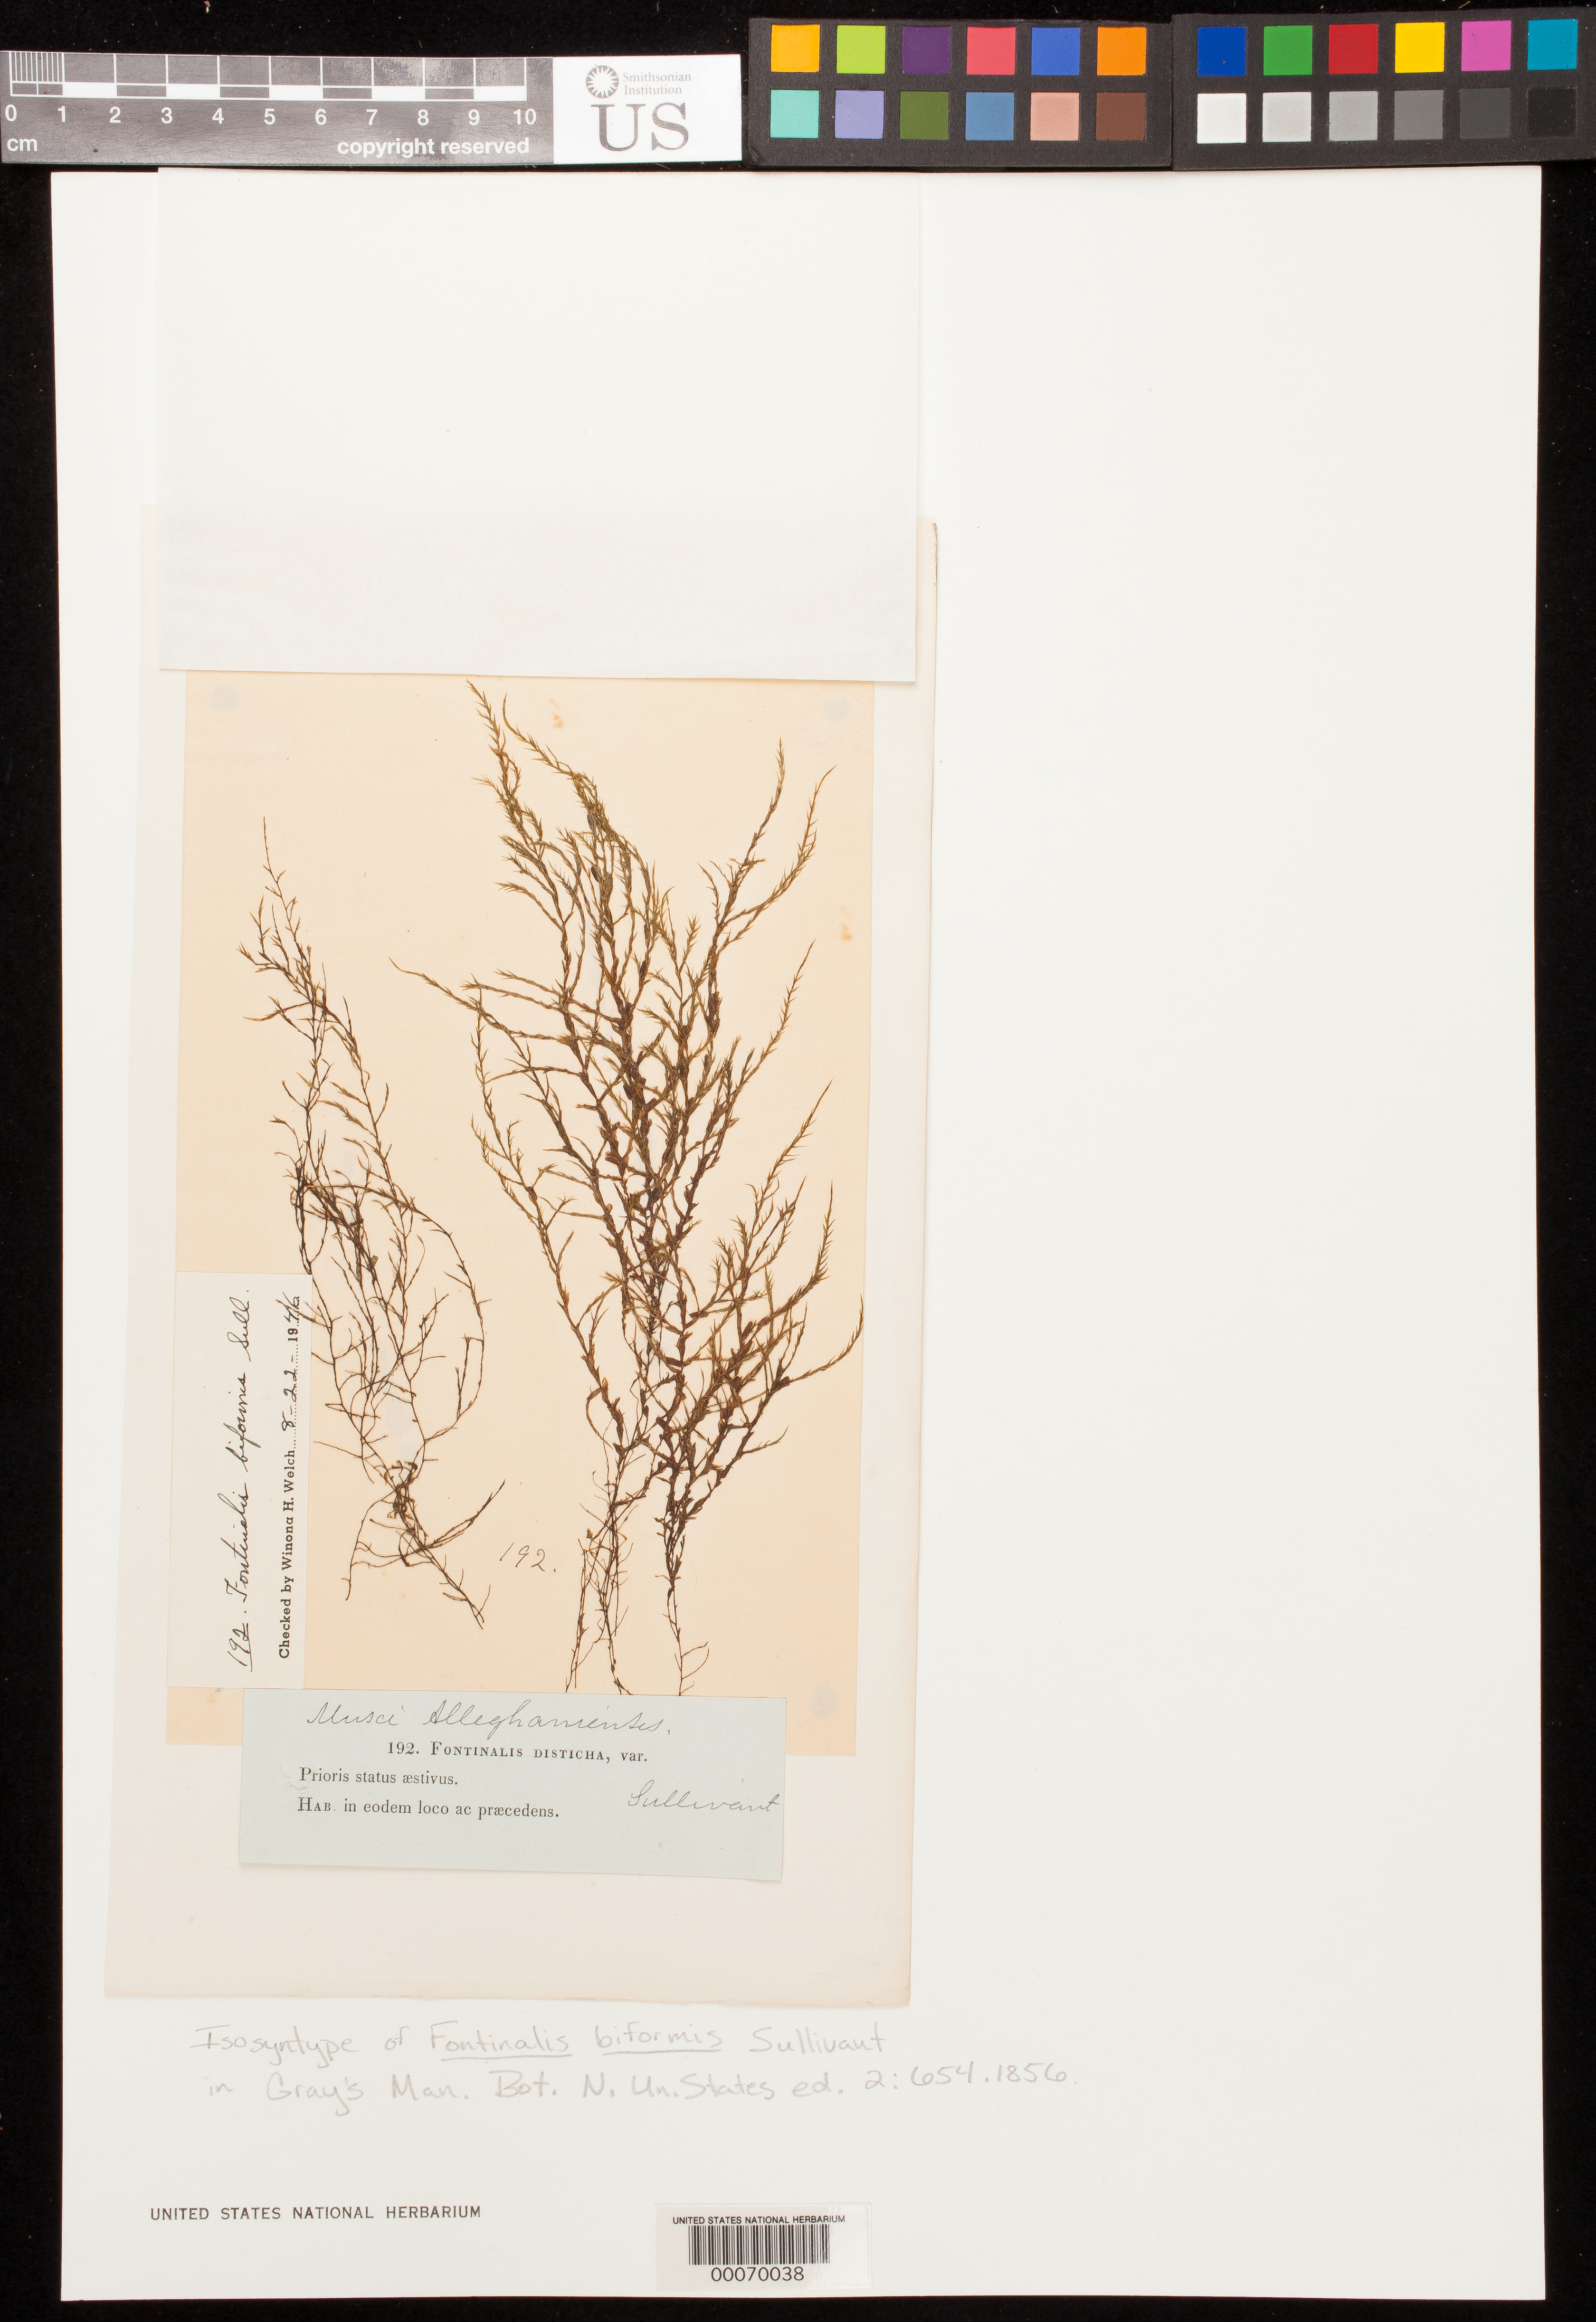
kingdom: Plantae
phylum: Bryophyta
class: Bryopsida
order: Hypnales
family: Fontinalaceae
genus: Fontinalis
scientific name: Fontinalis biformis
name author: Sull. in A. Gray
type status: Isosyntype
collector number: Musci Allegh. 192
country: United States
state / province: Ohio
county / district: Franklin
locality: Near Columbus.